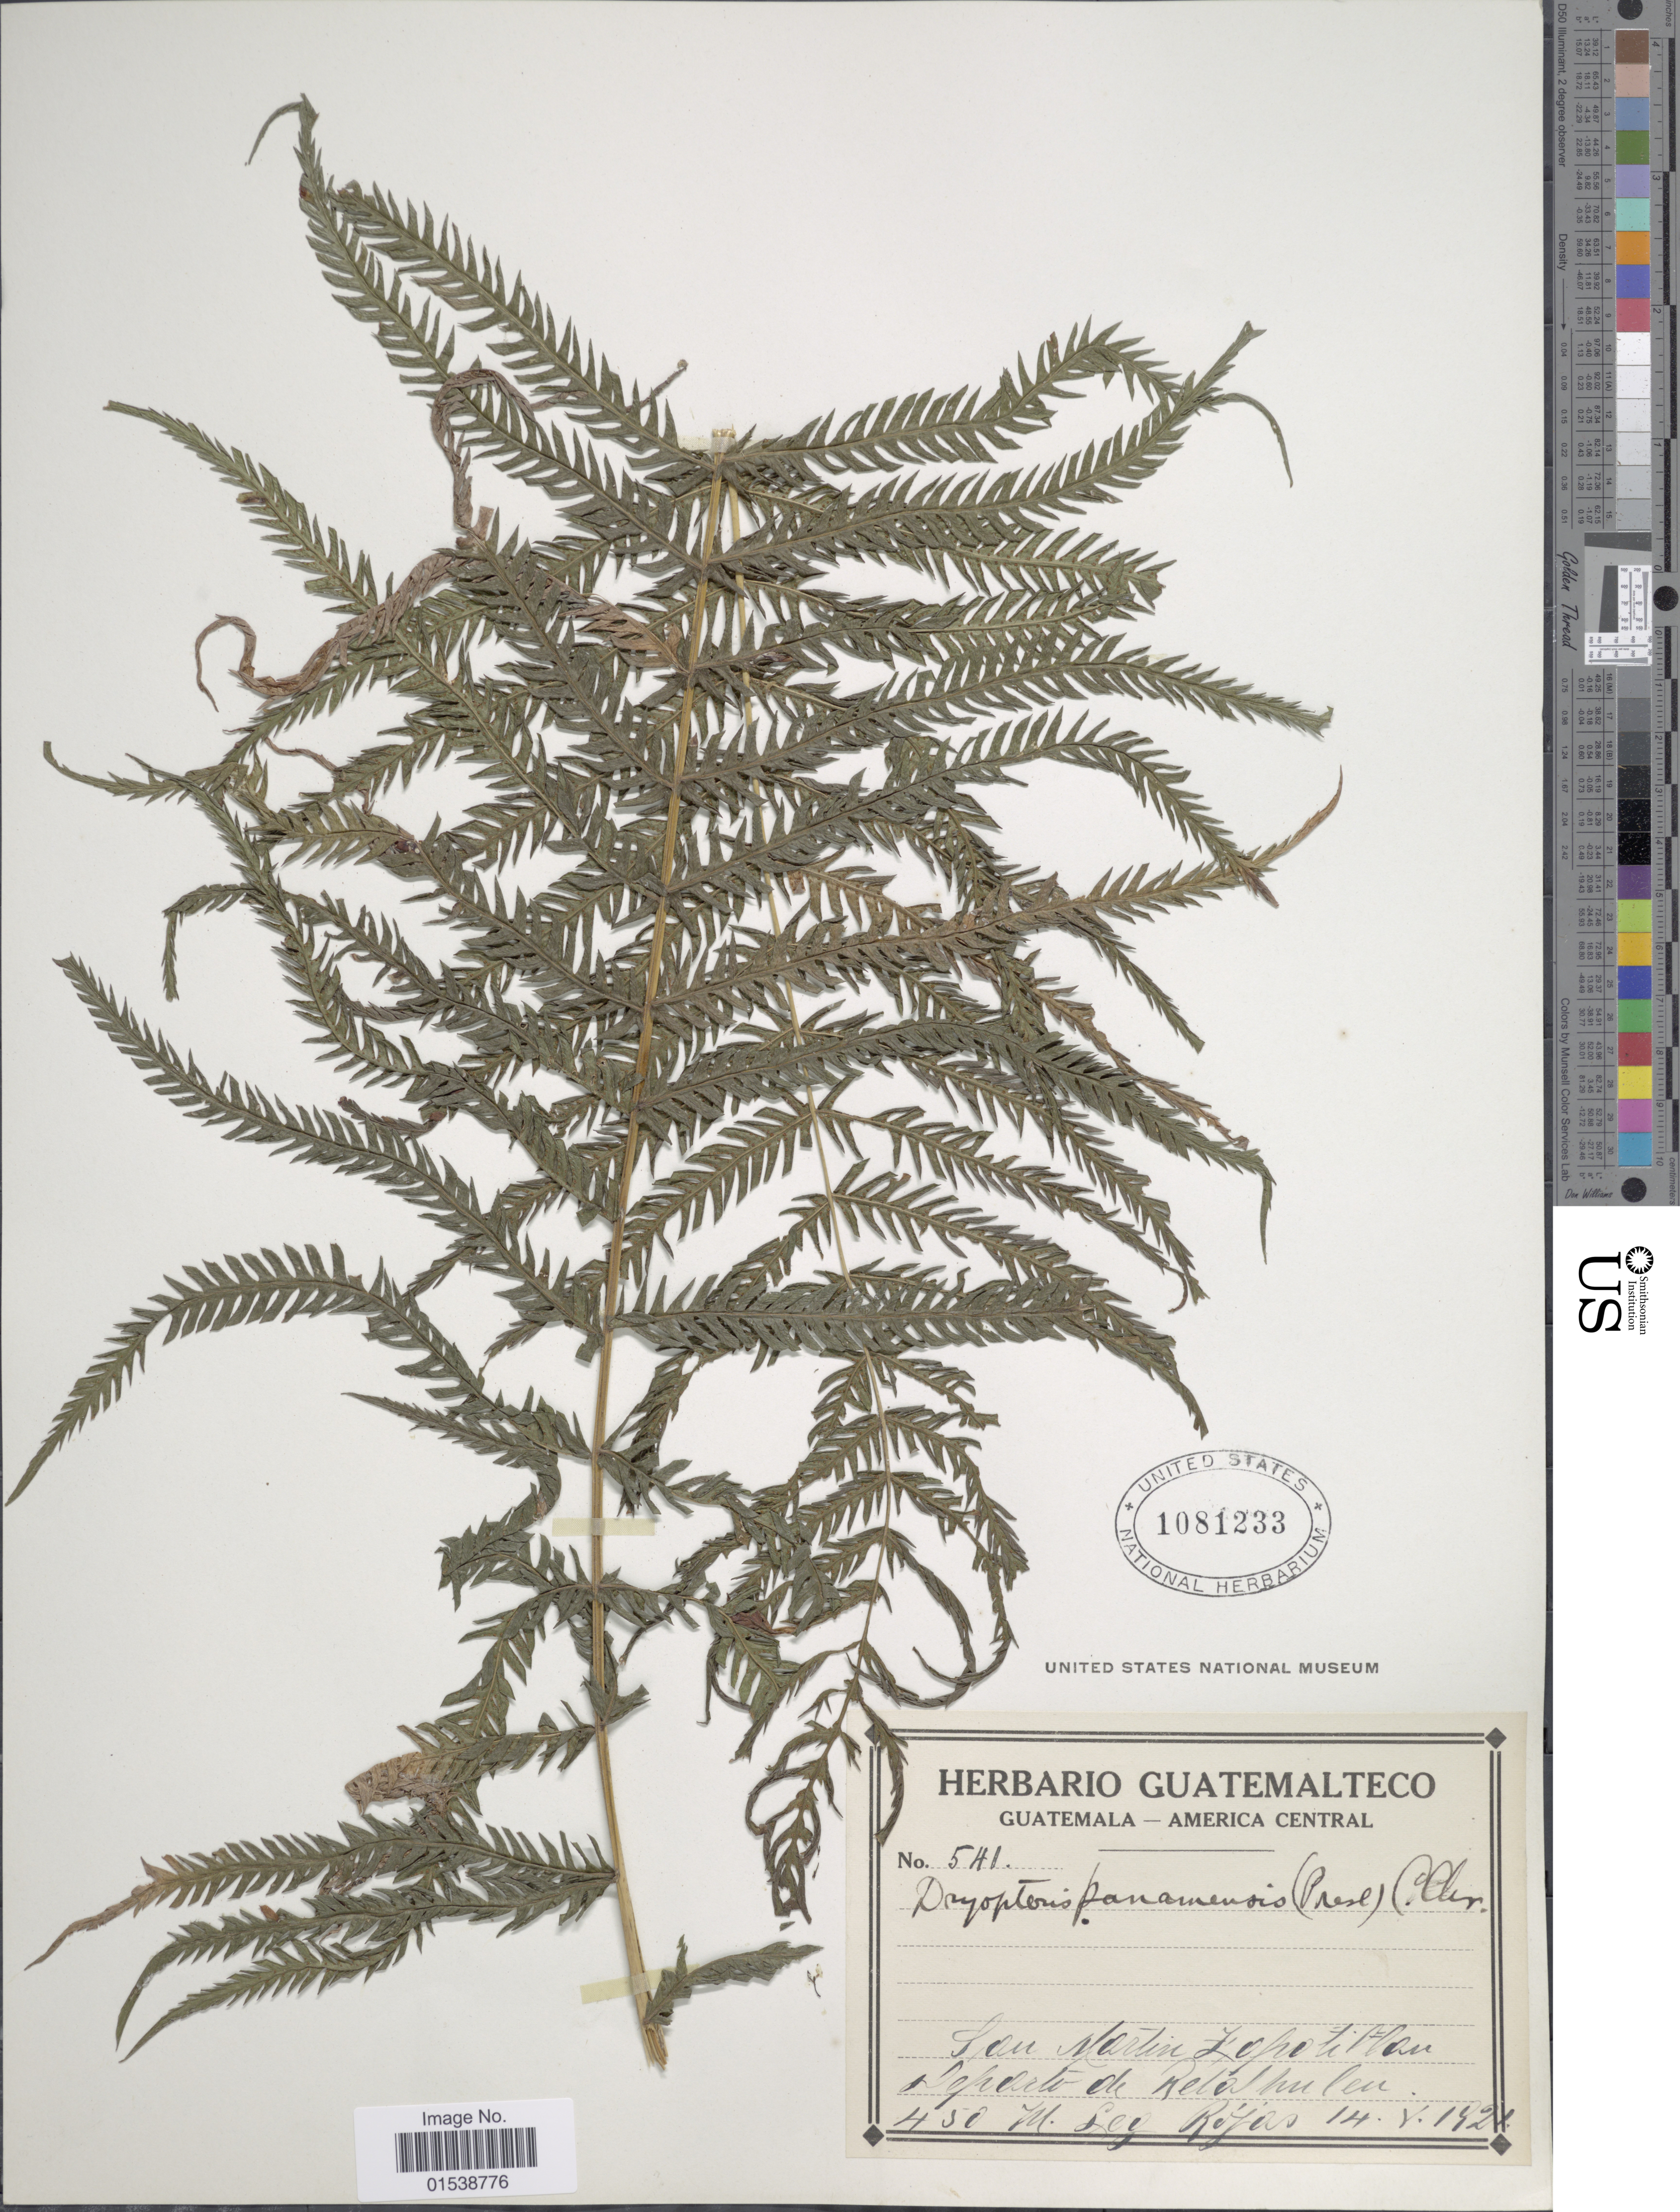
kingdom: Plantae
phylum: Tracheophyta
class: Polypodiopsida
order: Polypodiales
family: Thelypteridaceae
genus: Amauropelta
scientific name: Amauropelta resinifera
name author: (Desv.) Pic. Serm.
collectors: Rojas, --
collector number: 541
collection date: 1921-05-14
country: Guatemala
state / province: Retalhuleu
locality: San Martin Lopotitlan, Depart. de Retalhuleu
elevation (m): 450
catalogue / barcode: US 1081233